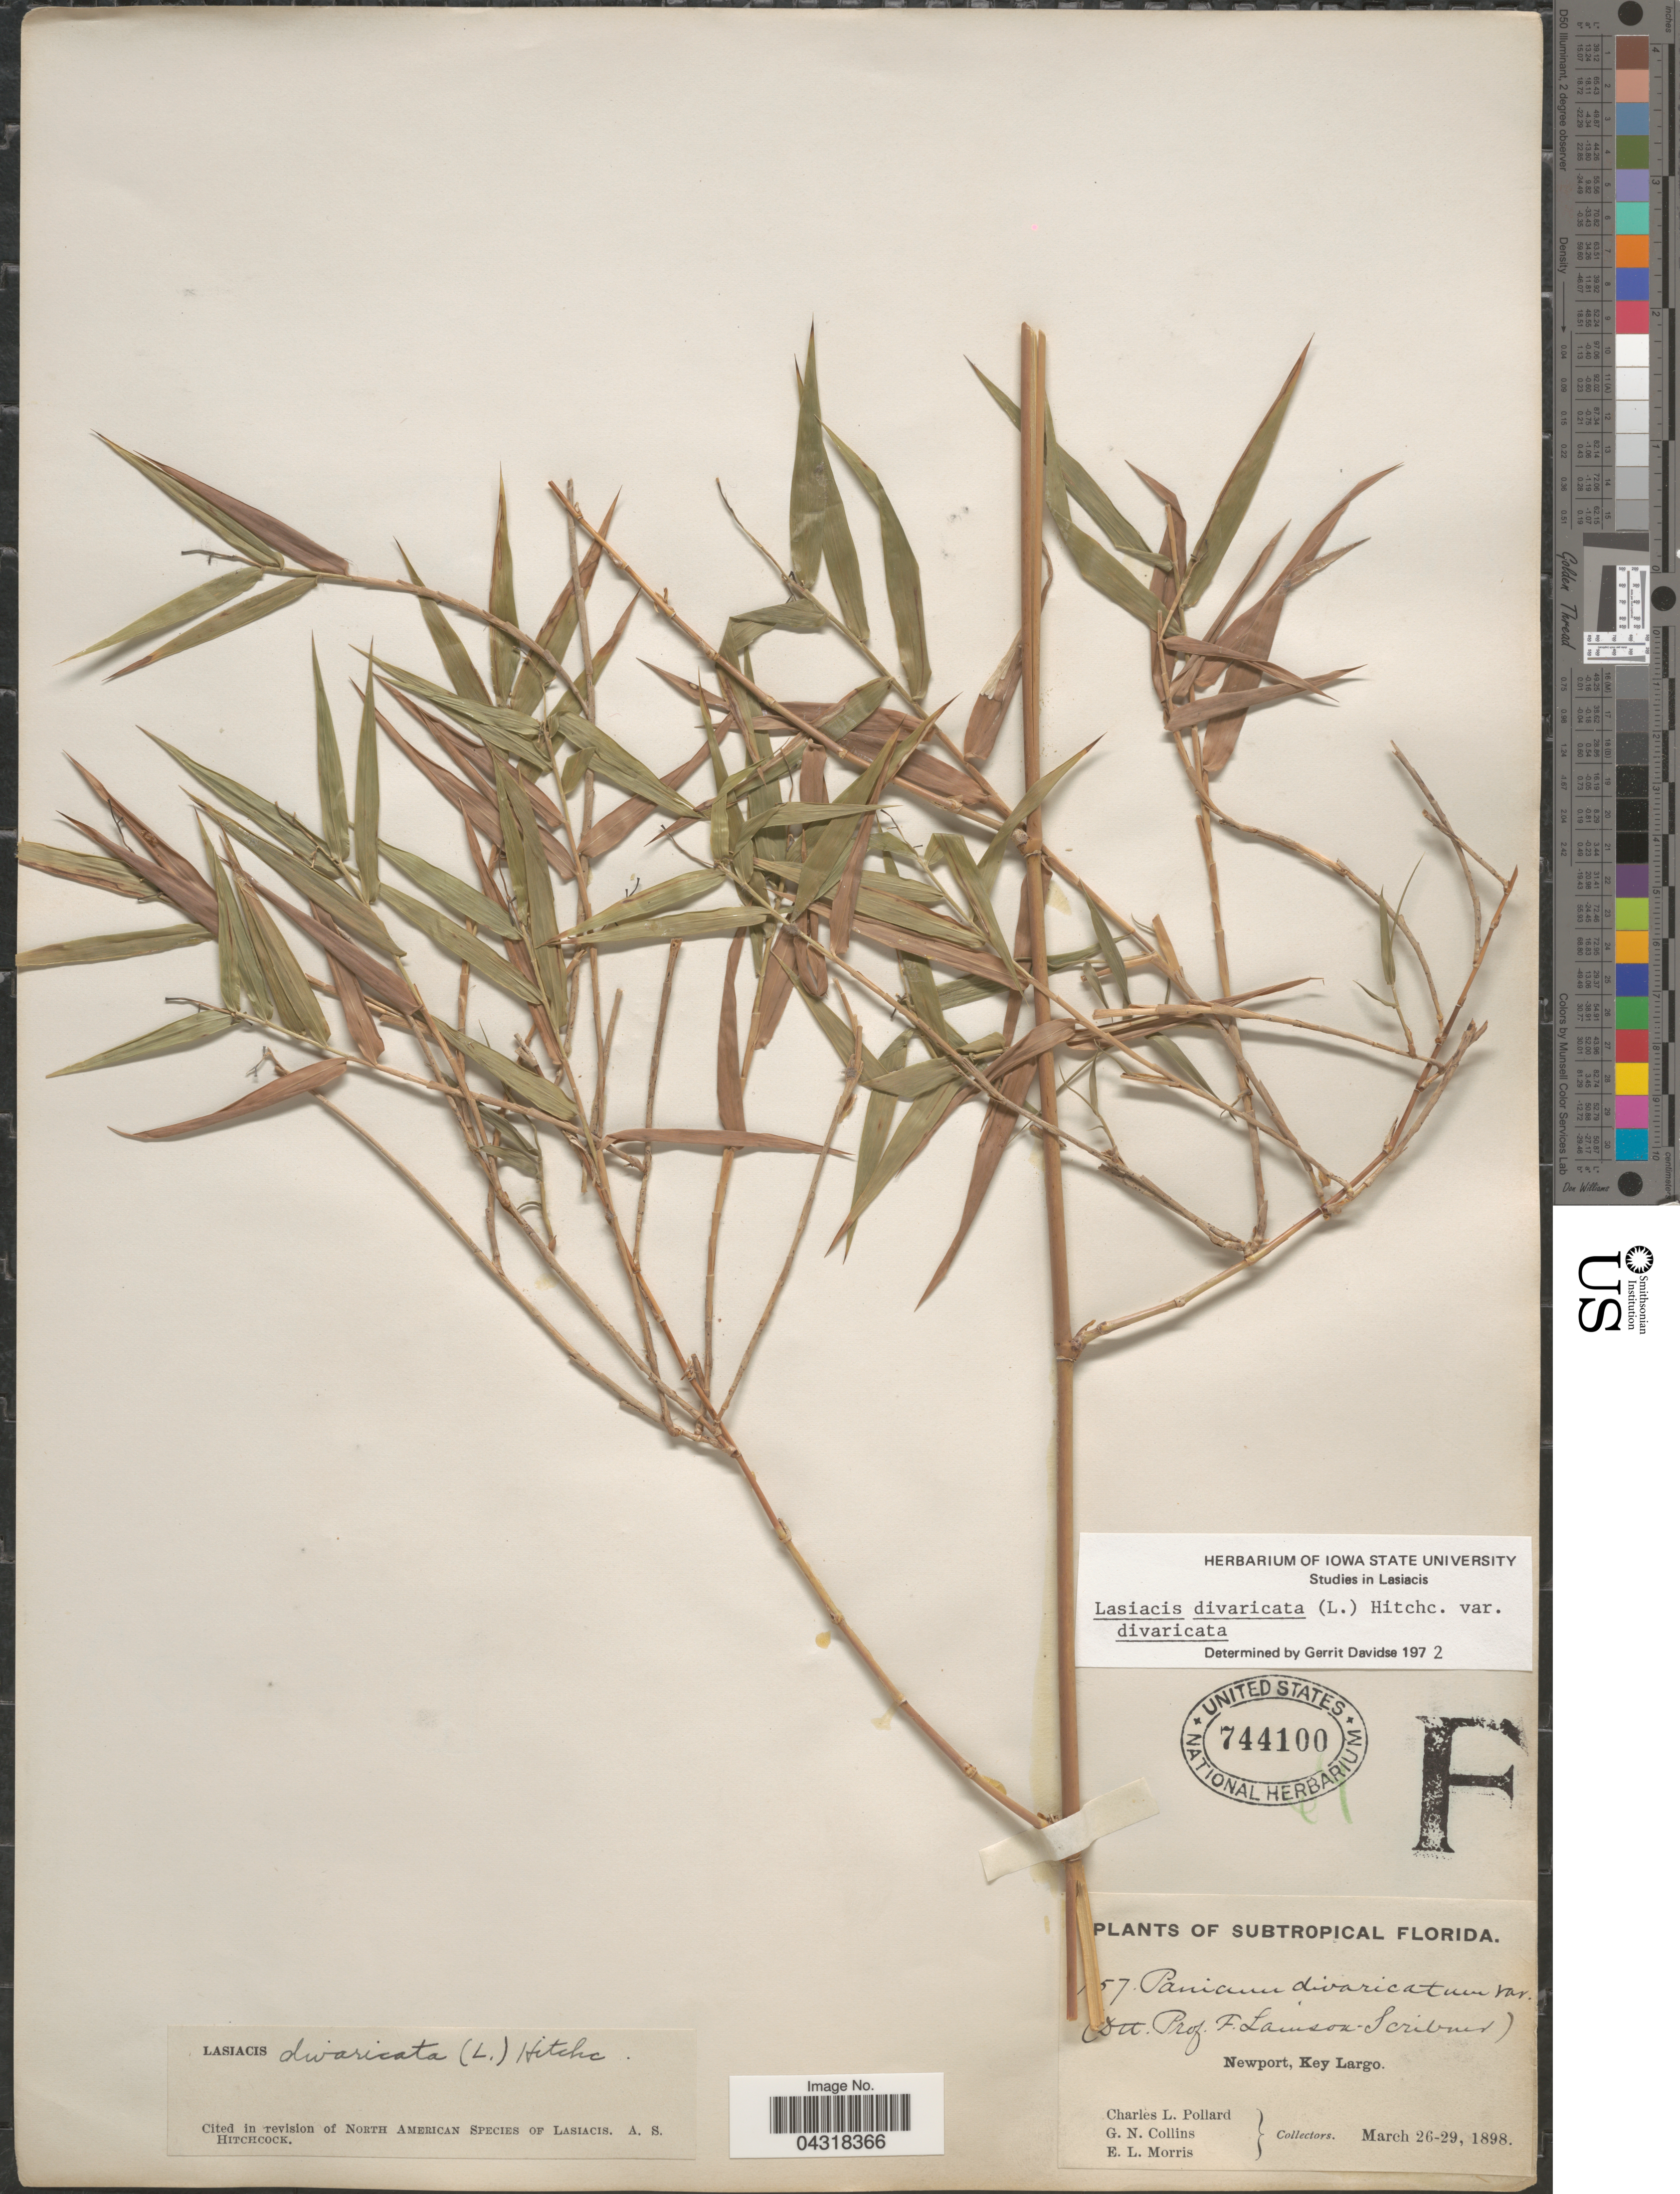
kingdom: Plantae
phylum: Tracheophyta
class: Liliopsida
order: Poales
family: Poaceae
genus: Lasiacis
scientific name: Lasiacis divaricata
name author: (L.) Hitchc.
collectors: G. Collins & E. Morris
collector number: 157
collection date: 1898-03-26/1898-03-29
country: United States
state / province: Florida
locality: Subtropical Florida. Newport, Key Largo.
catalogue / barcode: US 744100